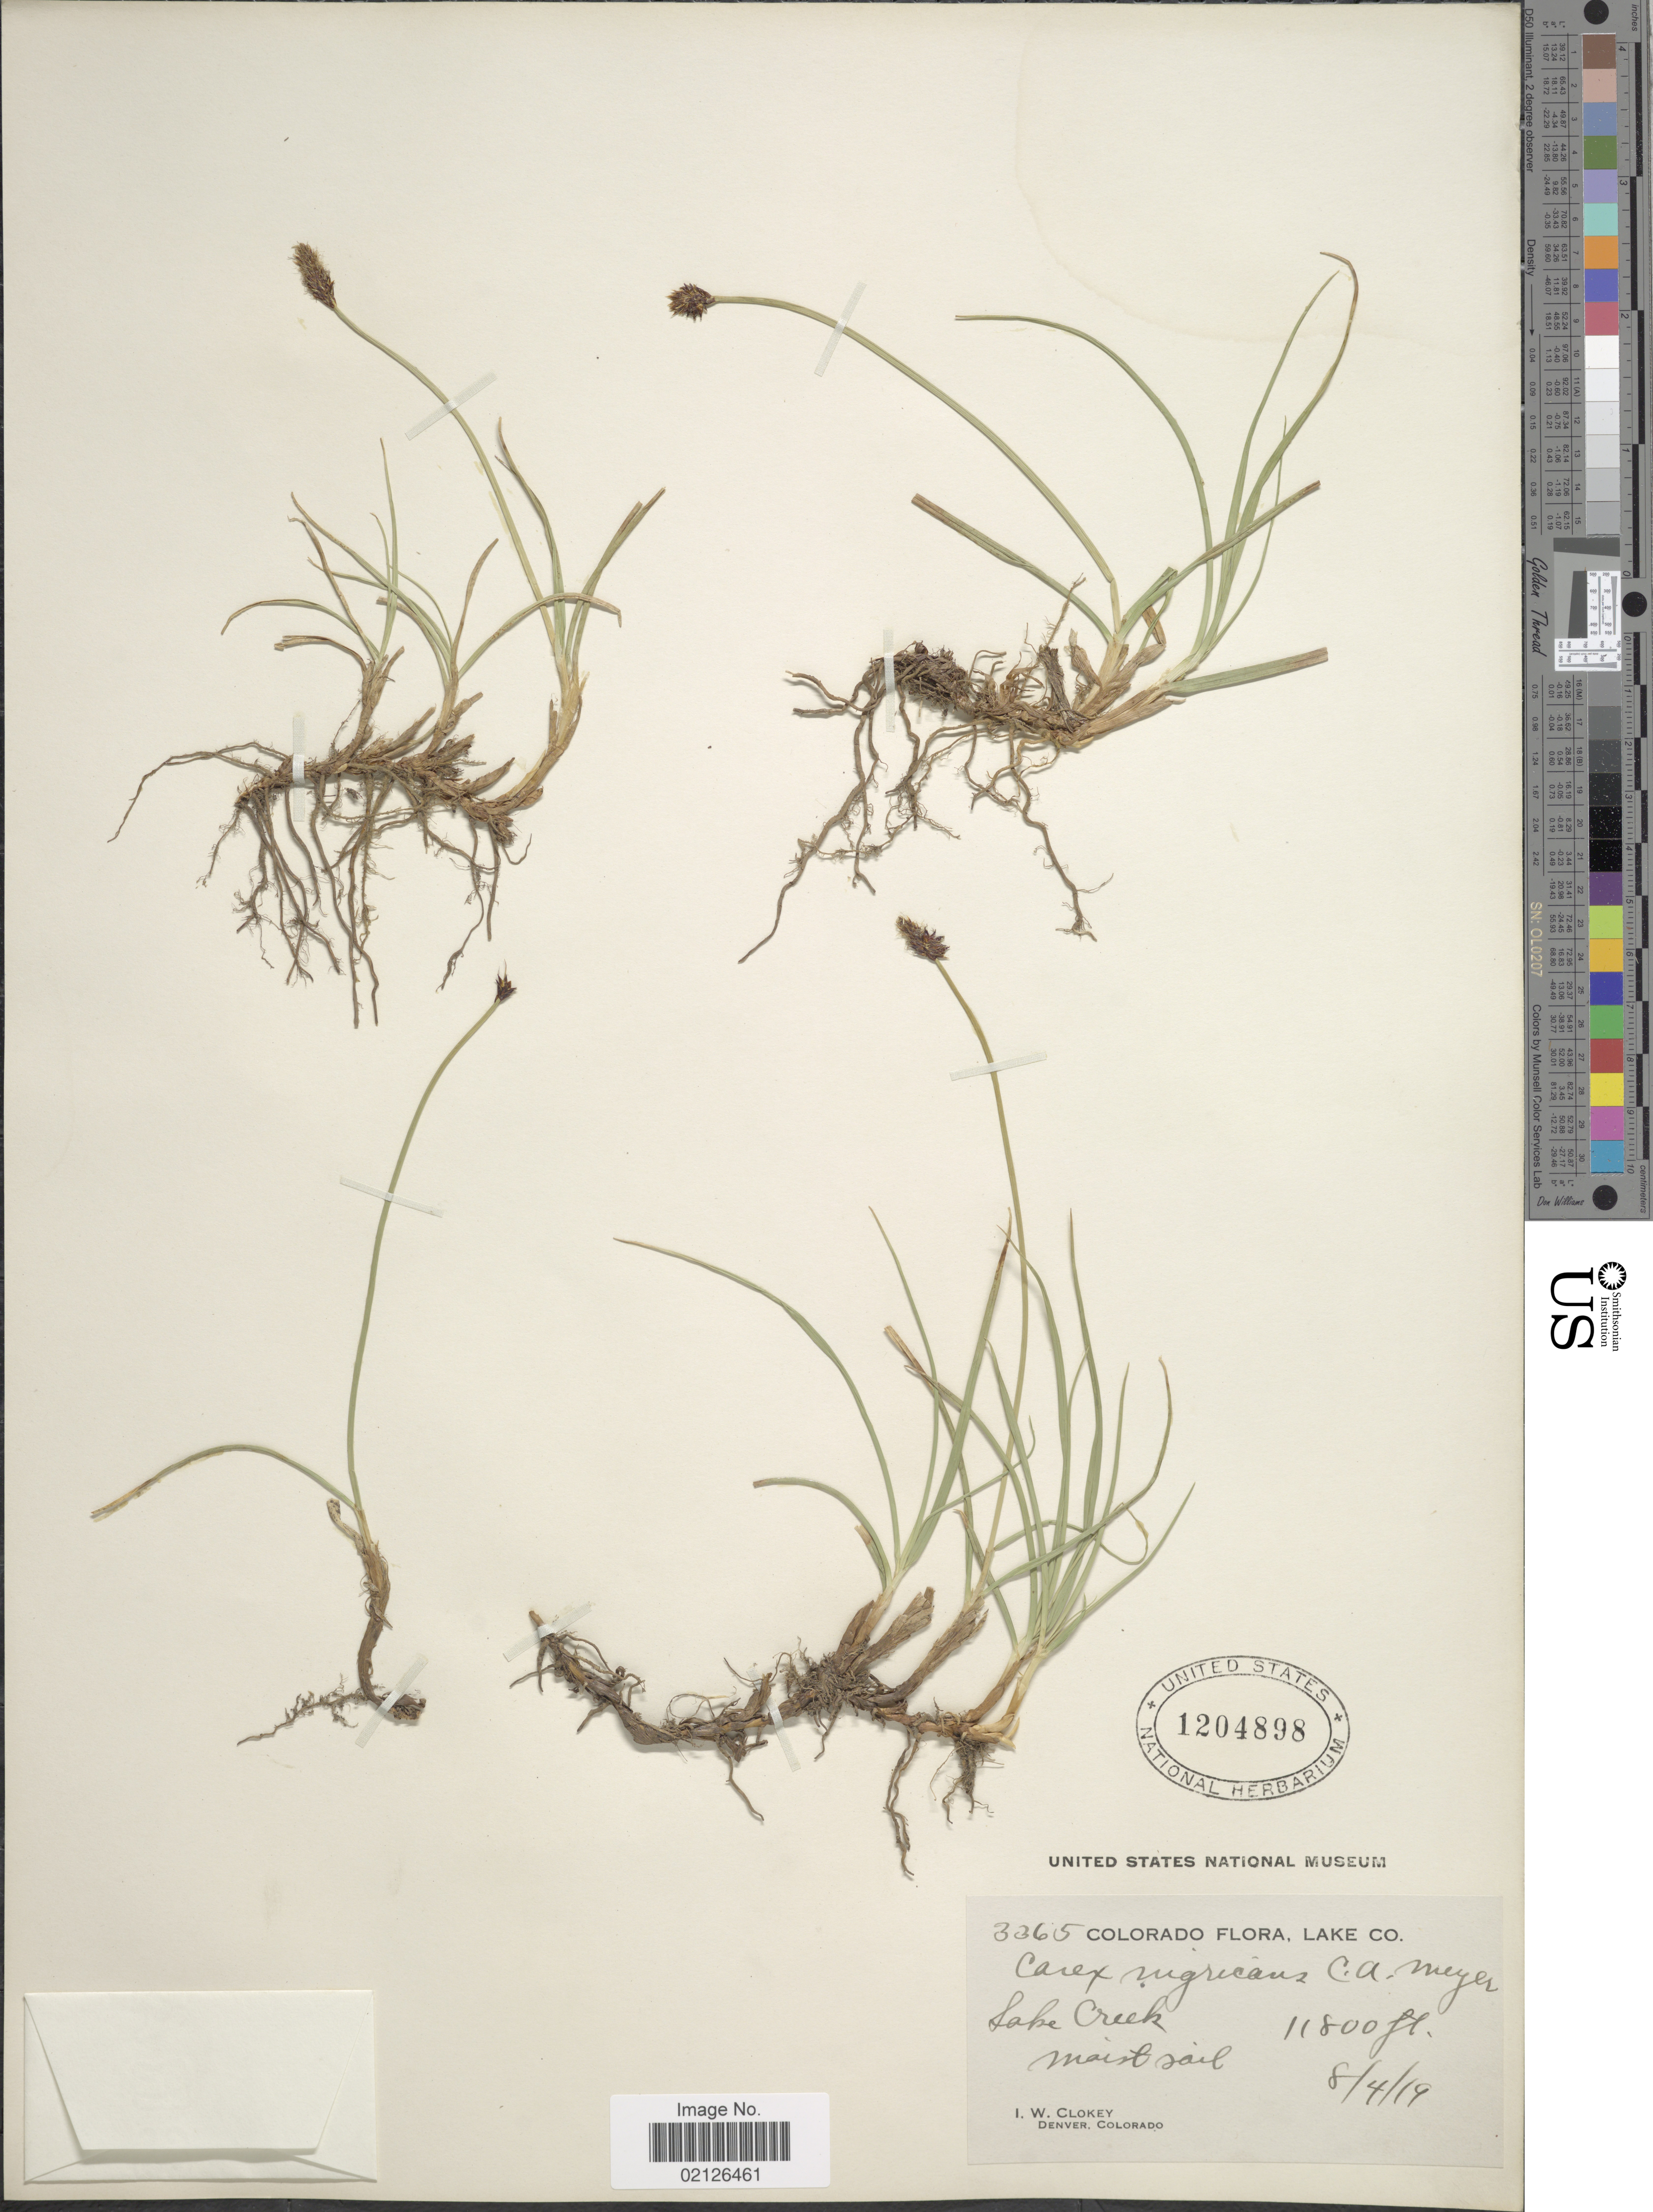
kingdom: Plantae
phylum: Tracheophyta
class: Liliopsida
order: Poales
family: Cyperaceae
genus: Carex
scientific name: Carex nigricans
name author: C.A. Mey.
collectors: I. W. Clokey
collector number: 3365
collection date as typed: Transcribed d/m/y: 4/8/19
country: United States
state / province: Colorado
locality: Lake Co, Lake Creek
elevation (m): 3597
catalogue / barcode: US 1204898